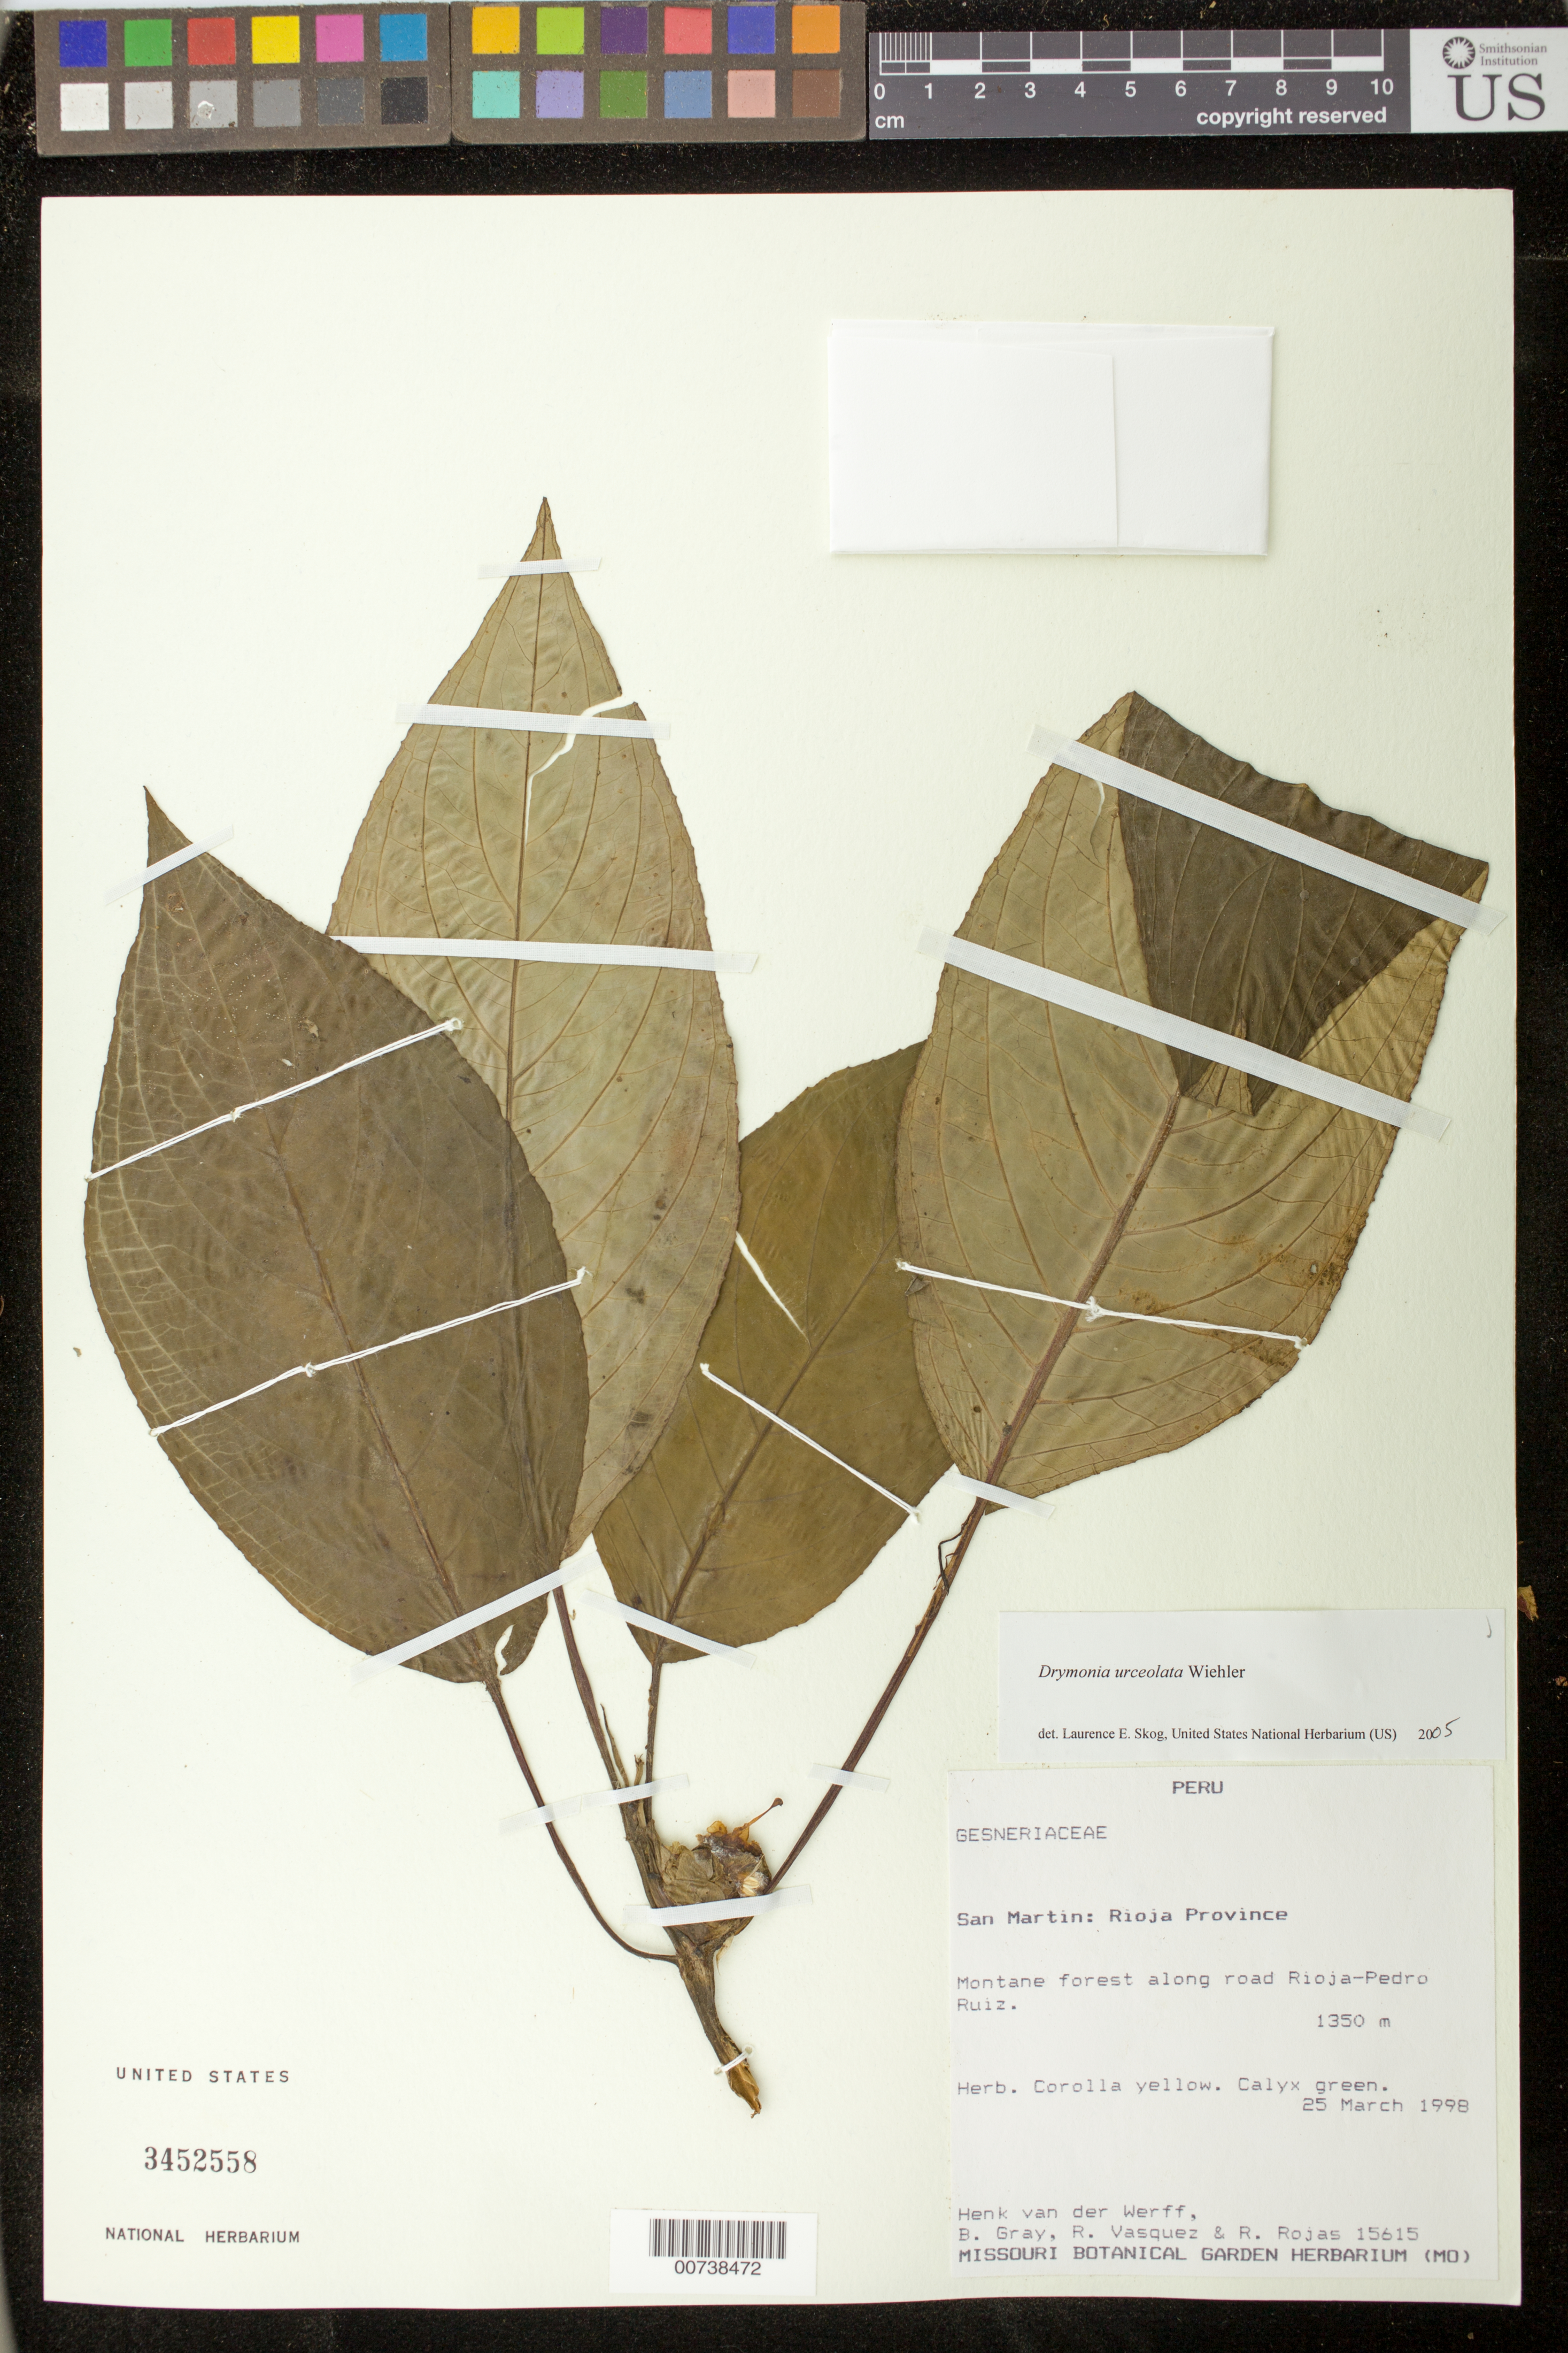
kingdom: Plantae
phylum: Tracheophyta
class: Magnoliopsida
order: Lamiales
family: Gesneriaceae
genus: Drymonia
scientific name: Drymonia urceolata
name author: Wiehler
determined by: Skog, Laurence E.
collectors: H. van der Werff, B. Gray, R. Vásquez & R. Rojas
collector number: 15615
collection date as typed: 25 Mar 1998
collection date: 1998-03-25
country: Peru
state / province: San Martín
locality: San Martín: Rioja Province. Along road Rioja-Pedro Ruiz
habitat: Montane forest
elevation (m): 1350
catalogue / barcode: US 3452558